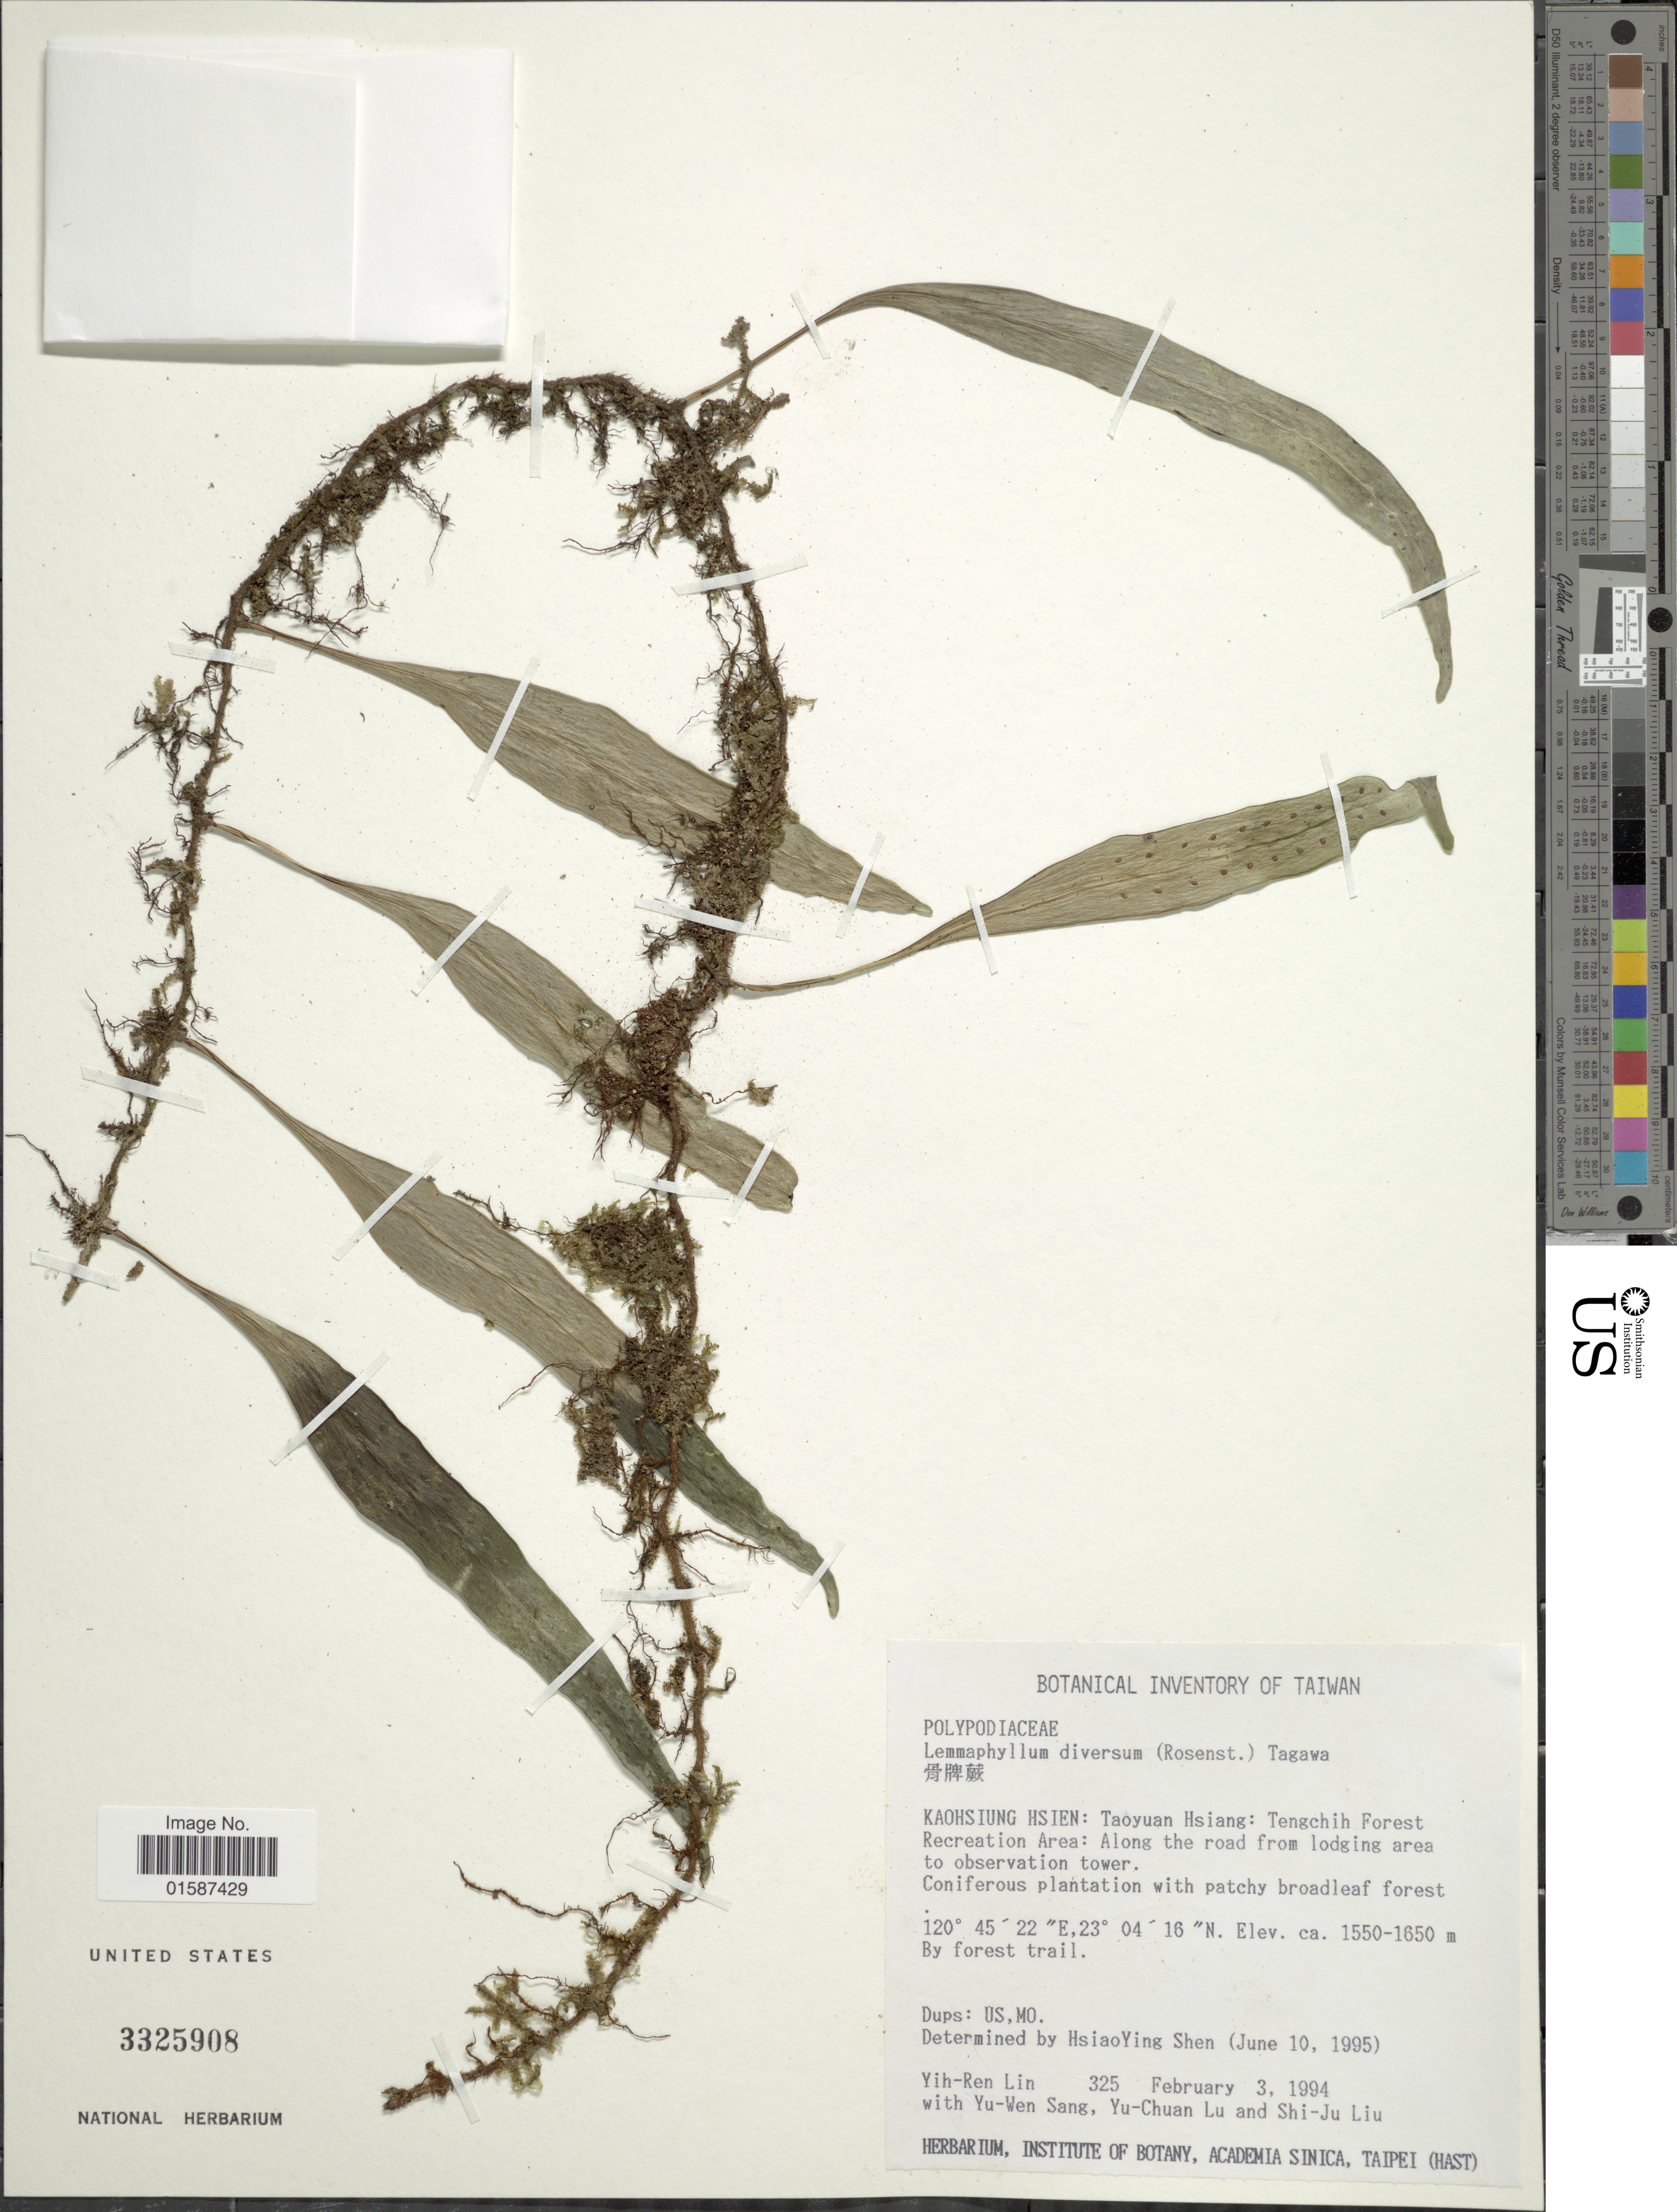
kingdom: Plantae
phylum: Tracheophyta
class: Polypodiopsida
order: Polypodiales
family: Polypodiaceae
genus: Lemmaphyllum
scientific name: Lemmaphyllum diversum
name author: (Rosenst.) Tagawa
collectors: Y. Lin, Y. Sang, Y. C. Lu & S. J. Liu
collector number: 325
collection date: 1994-02-03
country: Taiwan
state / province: Kaohsiung City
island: Taiwan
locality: Kaohsiung Hsien: Taoyuan Hsiang: Tengchich Forest Recreation Area: along the road from lodging are to observation tower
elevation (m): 1550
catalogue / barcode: US 3325908